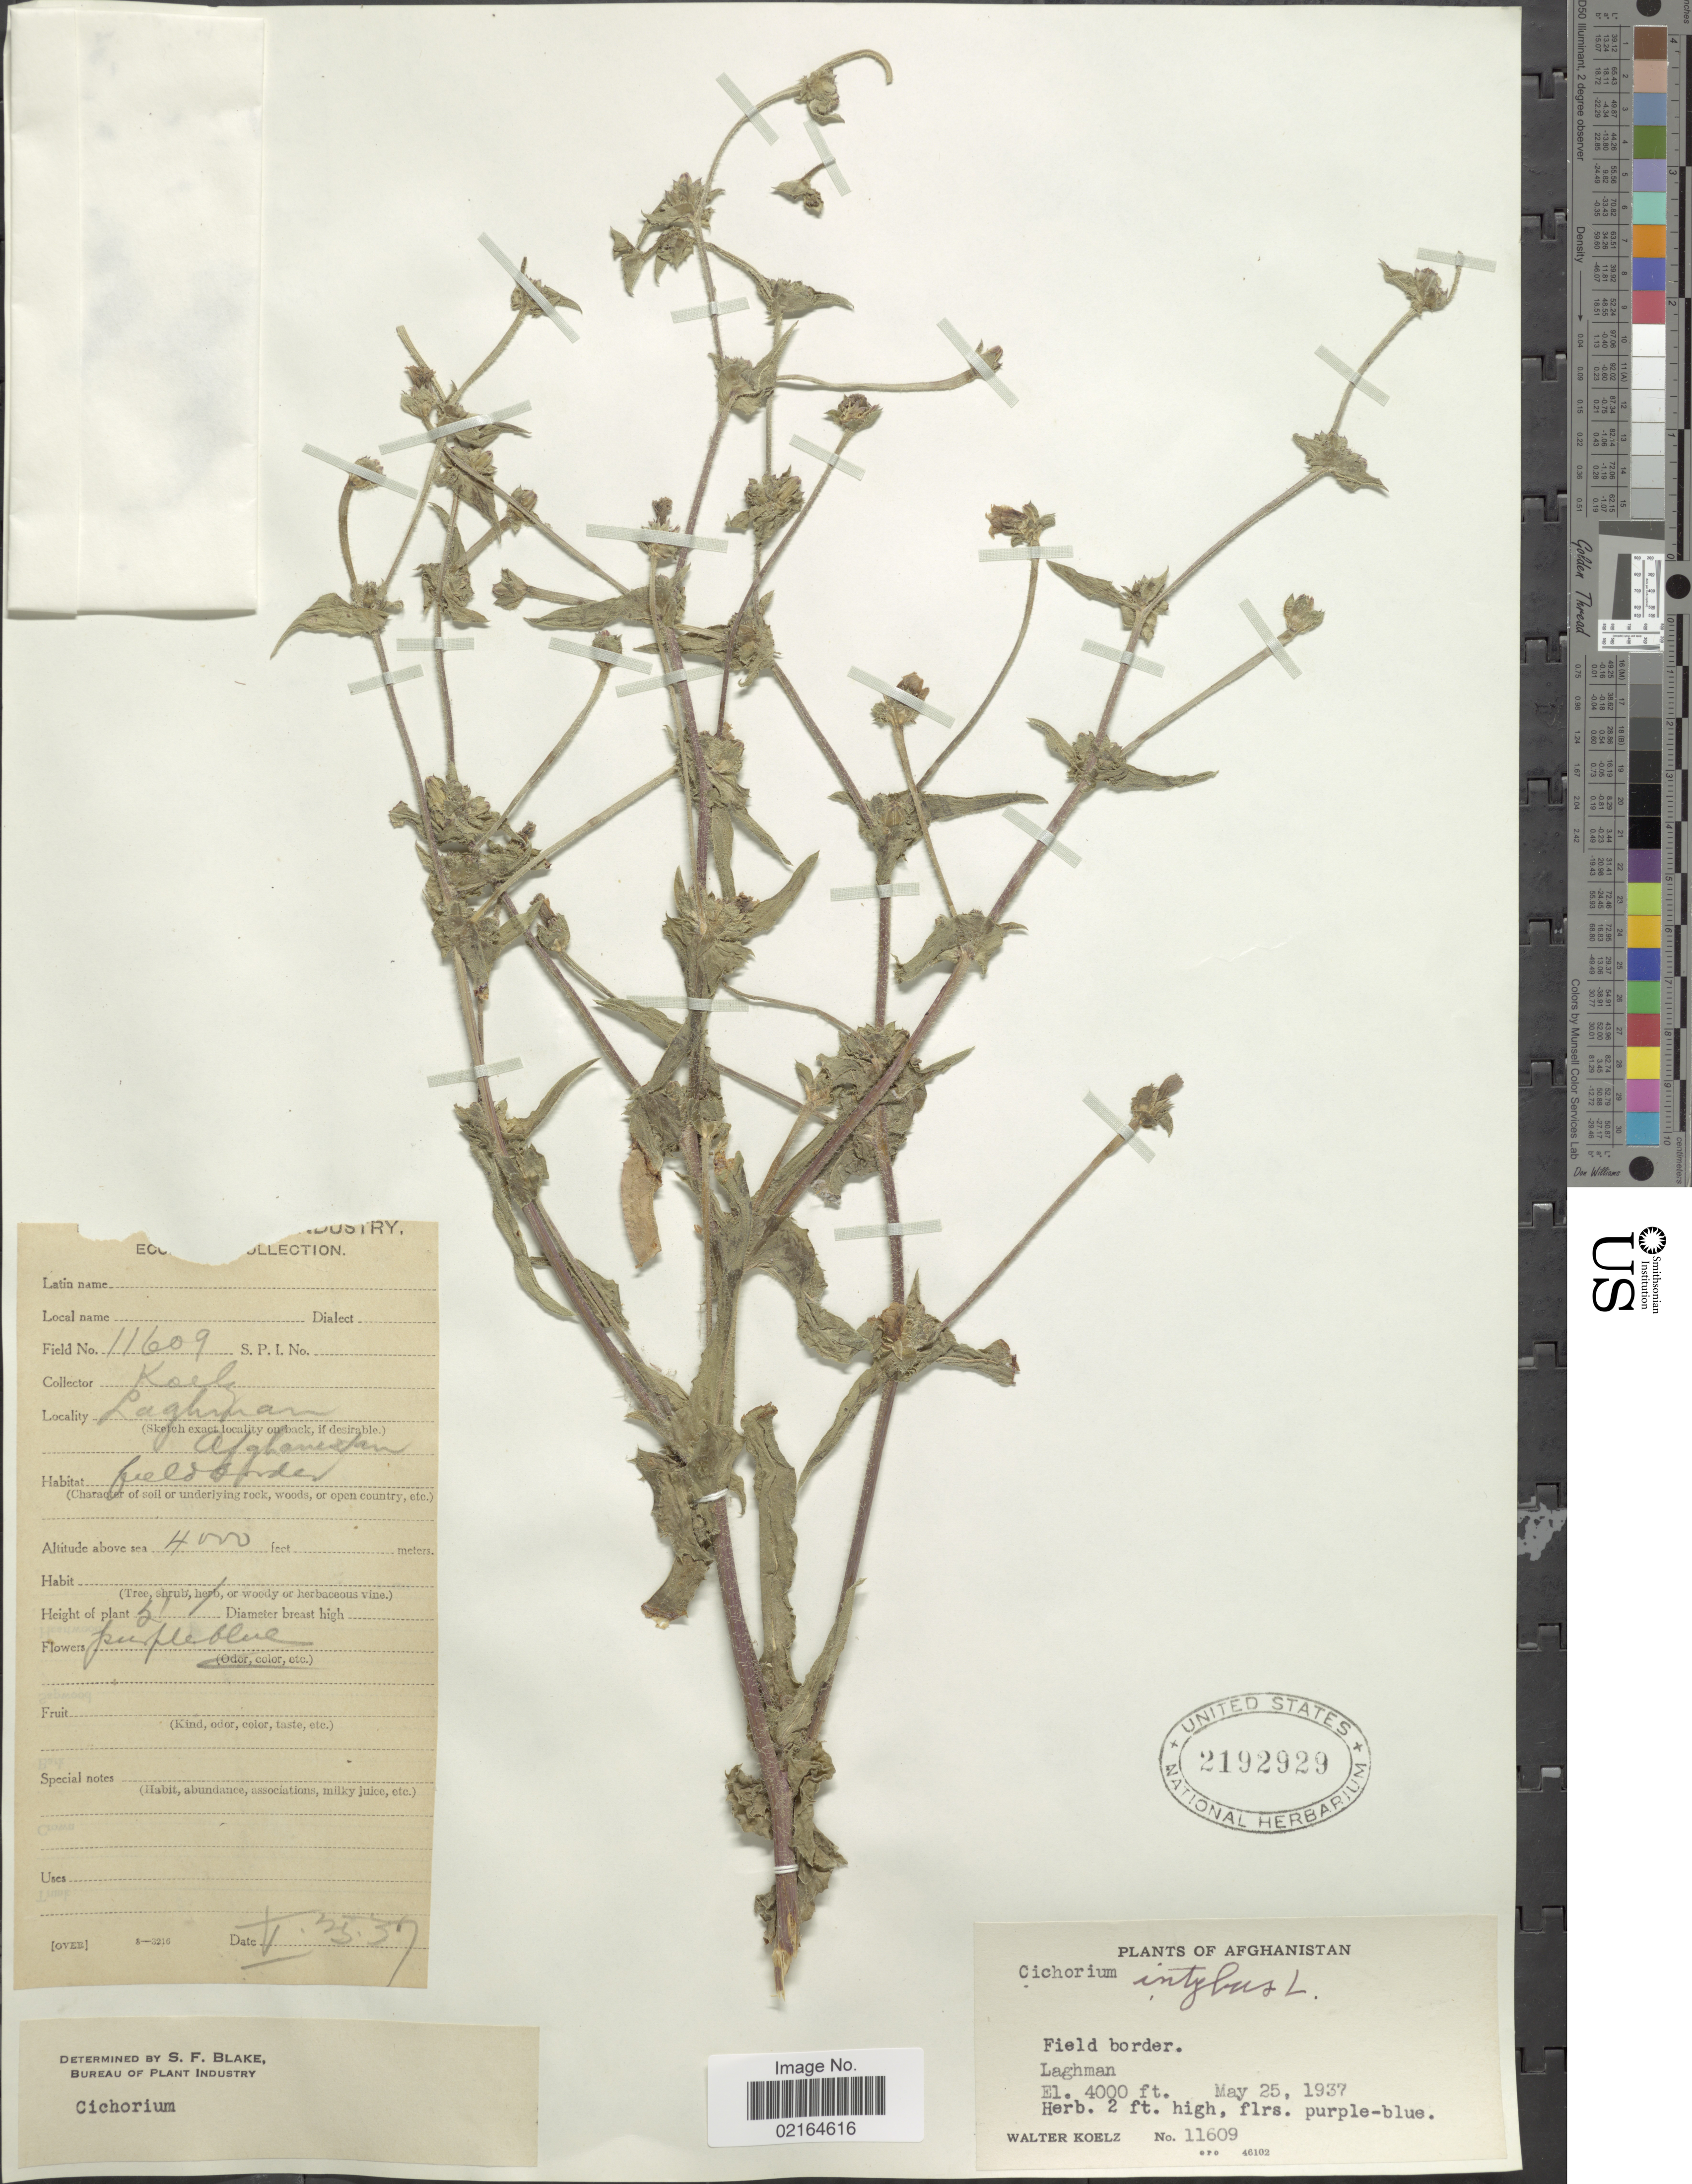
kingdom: Plantae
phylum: Tracheophyta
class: Magnoliopsida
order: Asterales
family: Asteraceae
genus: Cichorium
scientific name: Cichorium intybus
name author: L.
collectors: W. N. Koelz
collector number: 11609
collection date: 1937-05-25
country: Afghanistan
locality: Laghman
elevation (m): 1219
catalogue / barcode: US 2192929